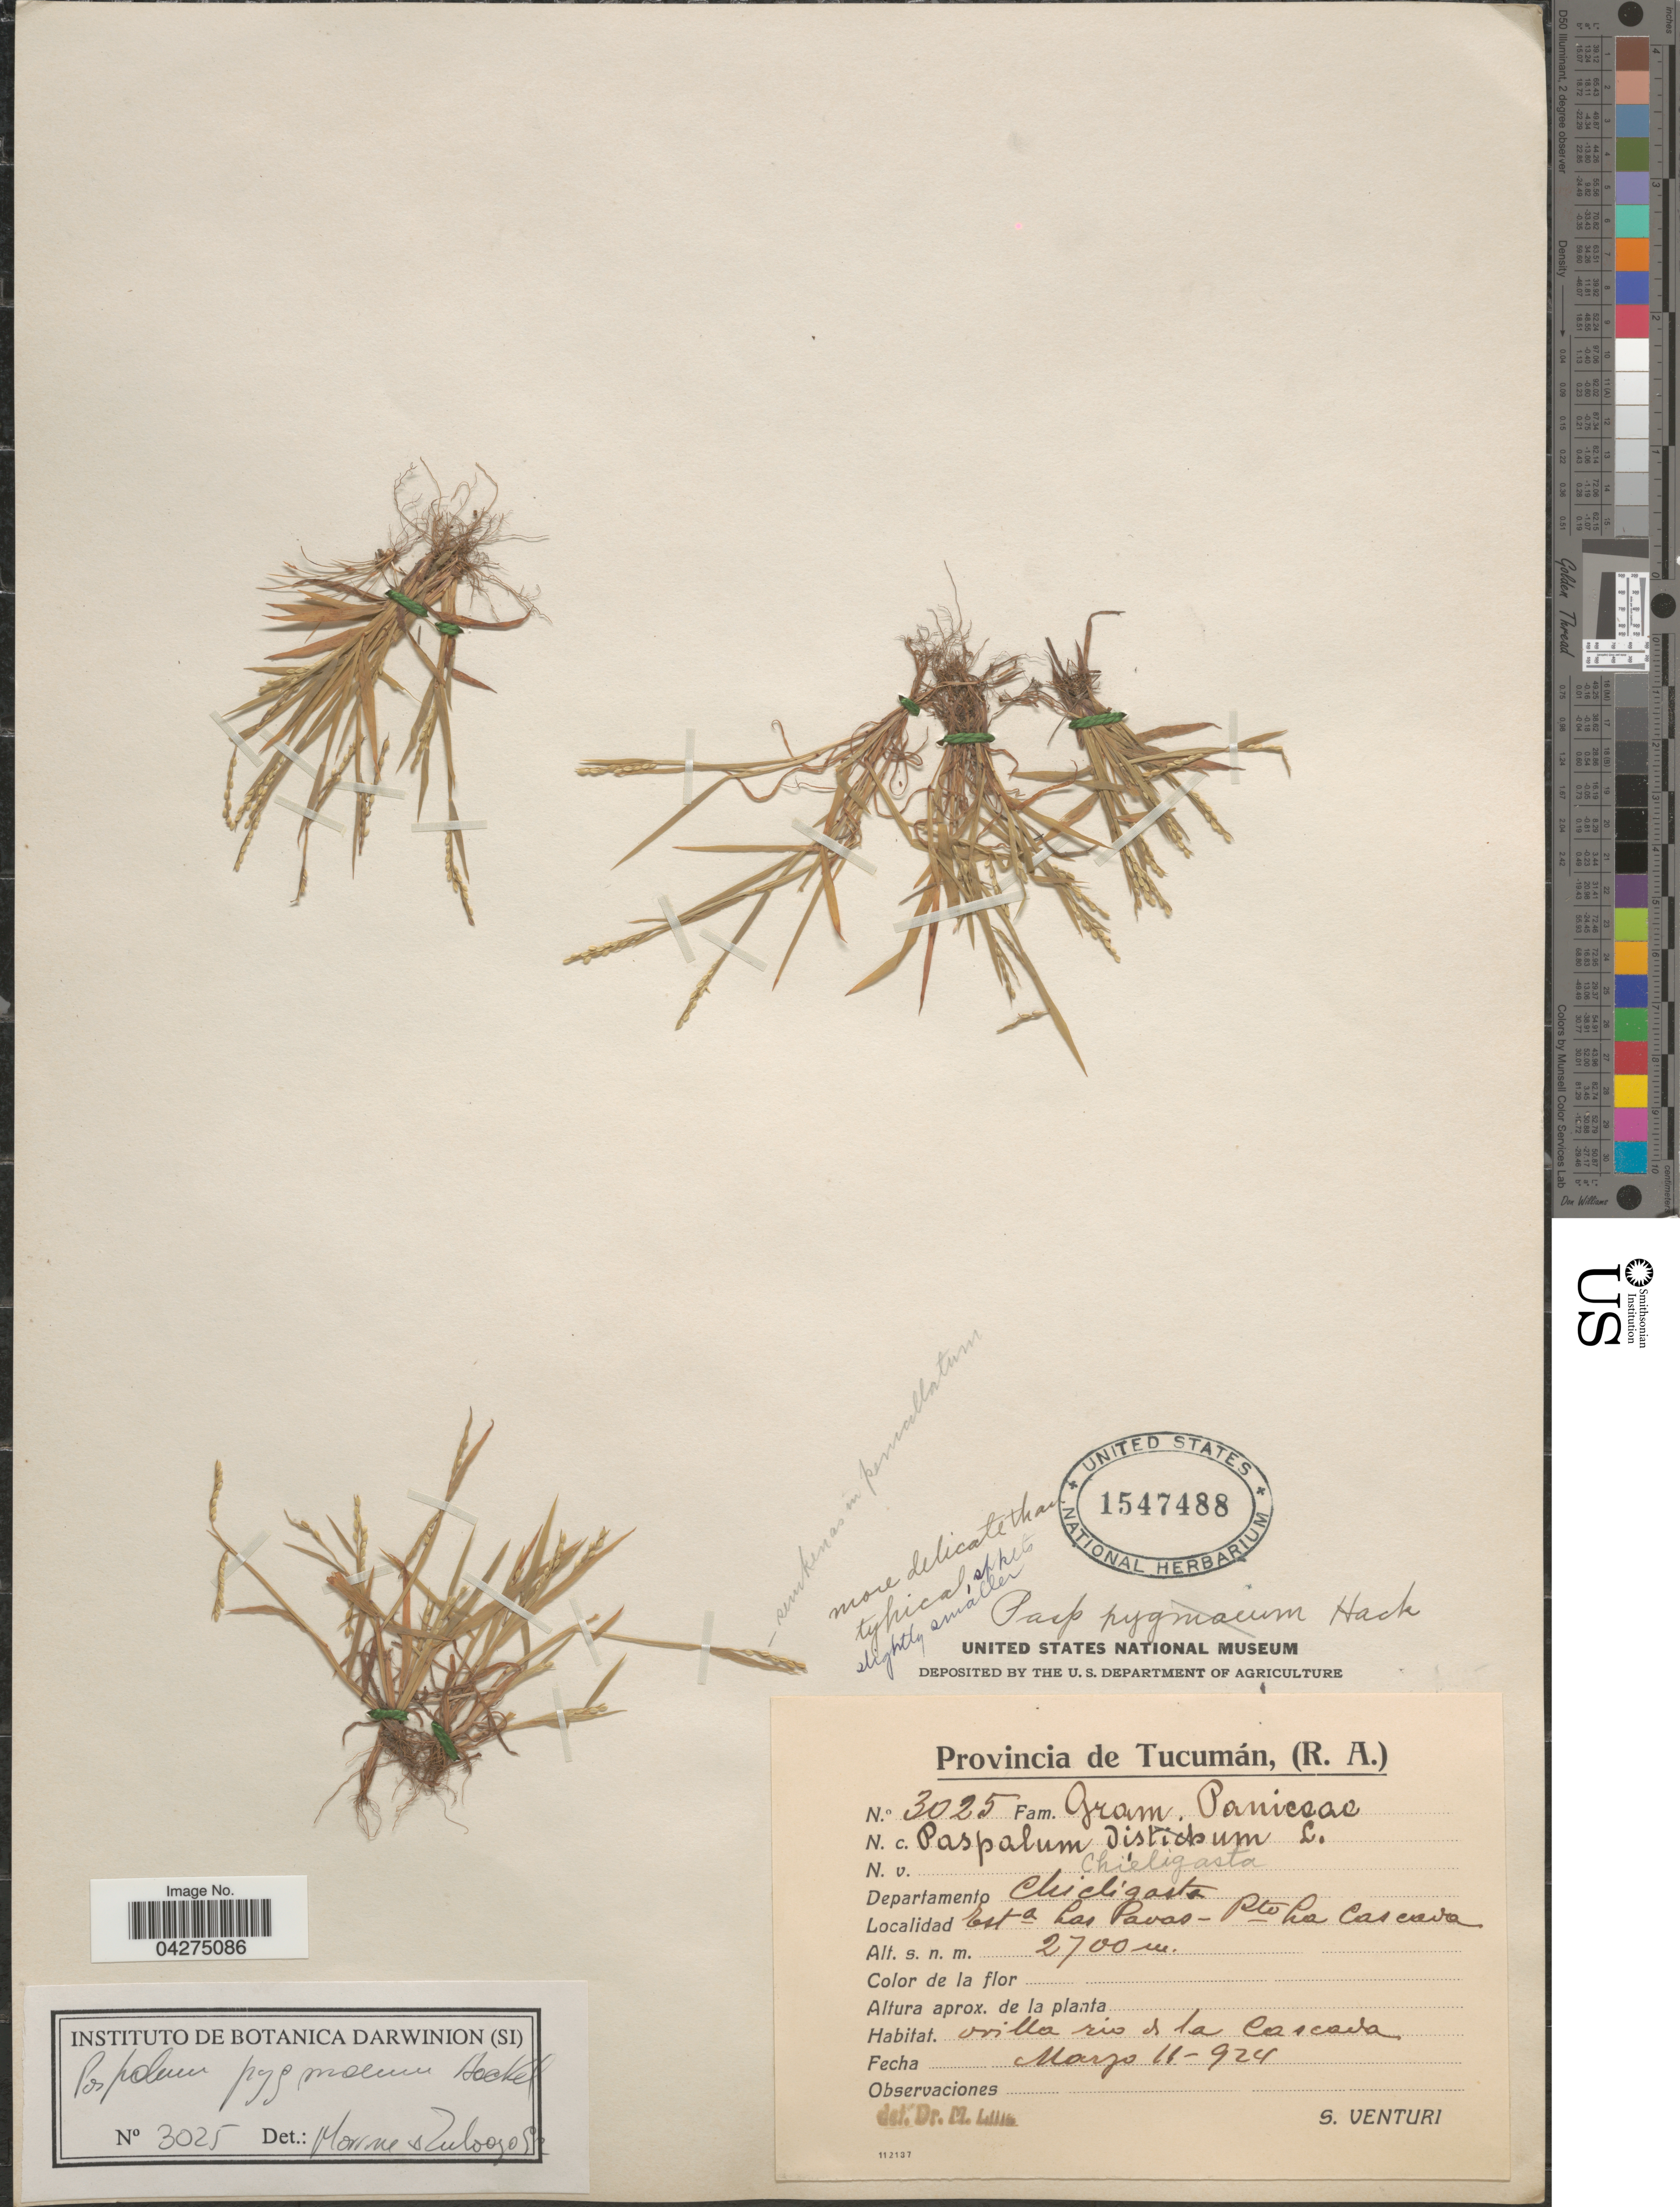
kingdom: Plantae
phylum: Tracheophyta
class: Liliopsida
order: Poales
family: Poaceae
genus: Paspalum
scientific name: Paspalum pygmaeum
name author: Hack.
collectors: S. Venturi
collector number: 3025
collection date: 1924-03-11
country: Argentina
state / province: Tucuman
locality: Departamento Chicligasta. Esta Las Pavas - Pto La Cascada. Orilla rio de la Cascada.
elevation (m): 2700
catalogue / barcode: US 1547488